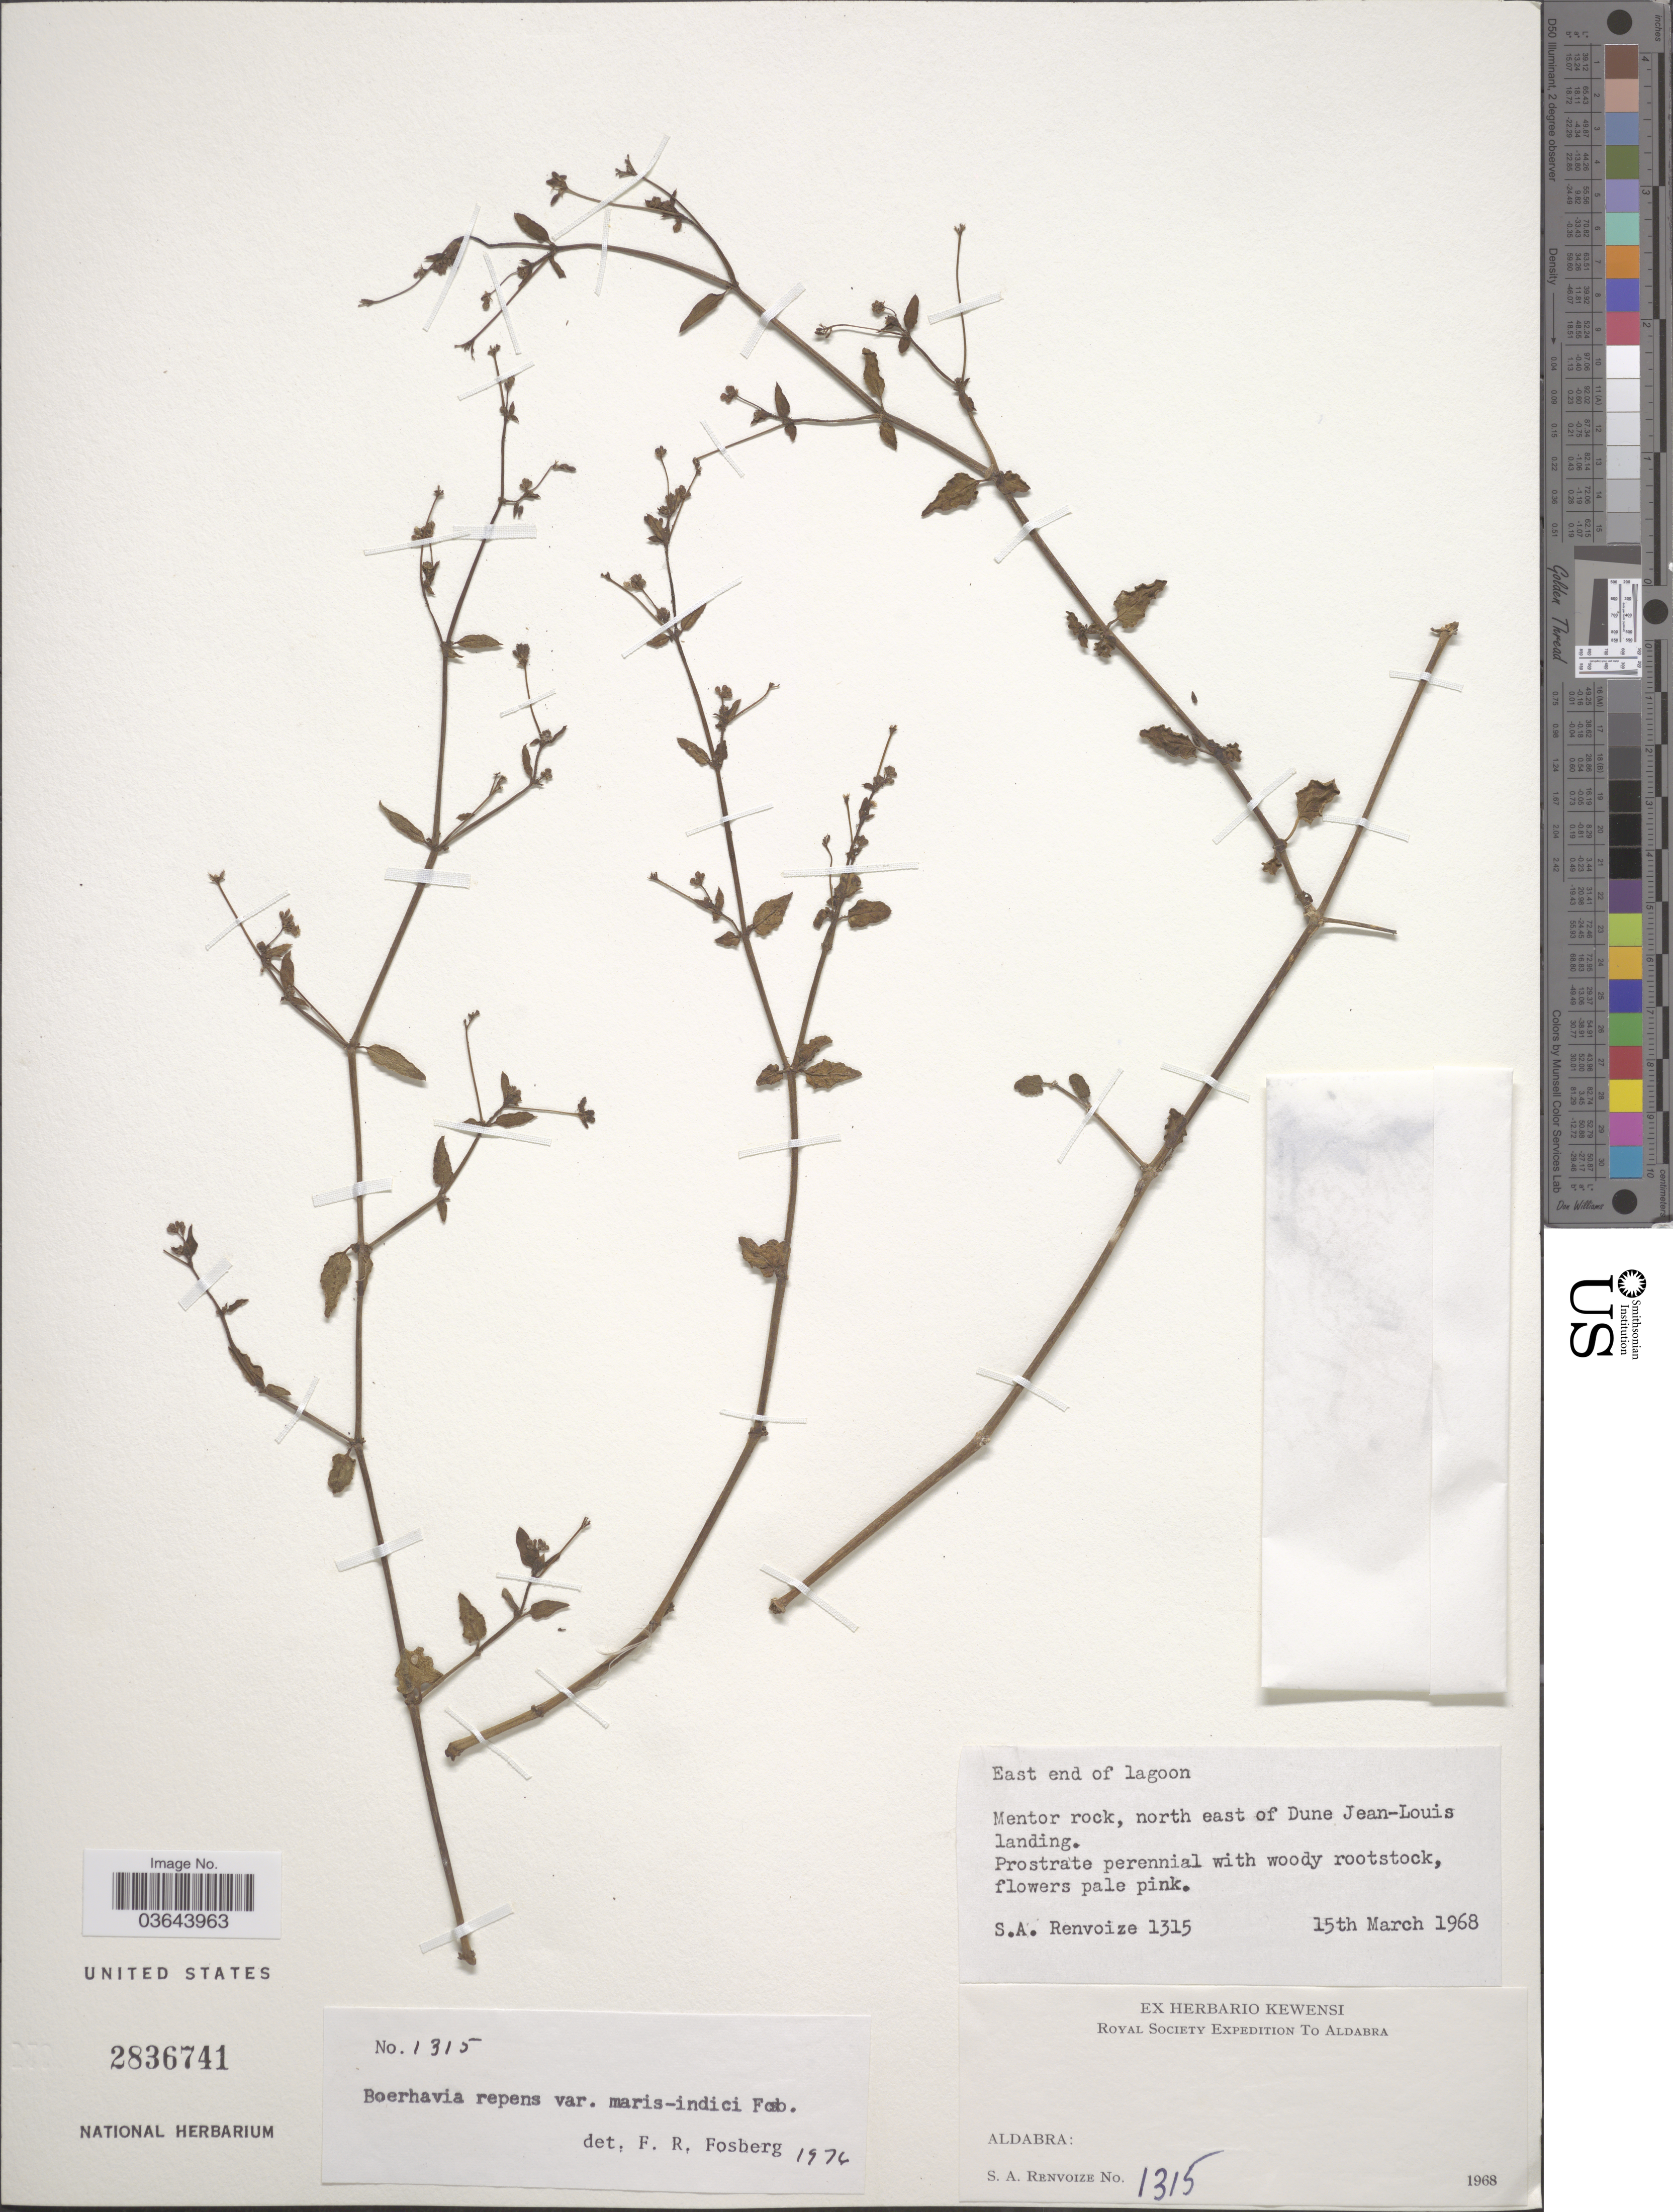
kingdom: Plantae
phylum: Tracheophyta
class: Magnoliopsida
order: Caryophyllales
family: Nyctaginaceae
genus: Boerhavia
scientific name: Boerhavia repens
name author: L.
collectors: S. A. Renvoize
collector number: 1315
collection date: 1968-03-15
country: Seychelles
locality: Aldabra. East end of lagoon. Mentor rock, north east of Dune Jean-Louis landing.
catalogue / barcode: US 2836741